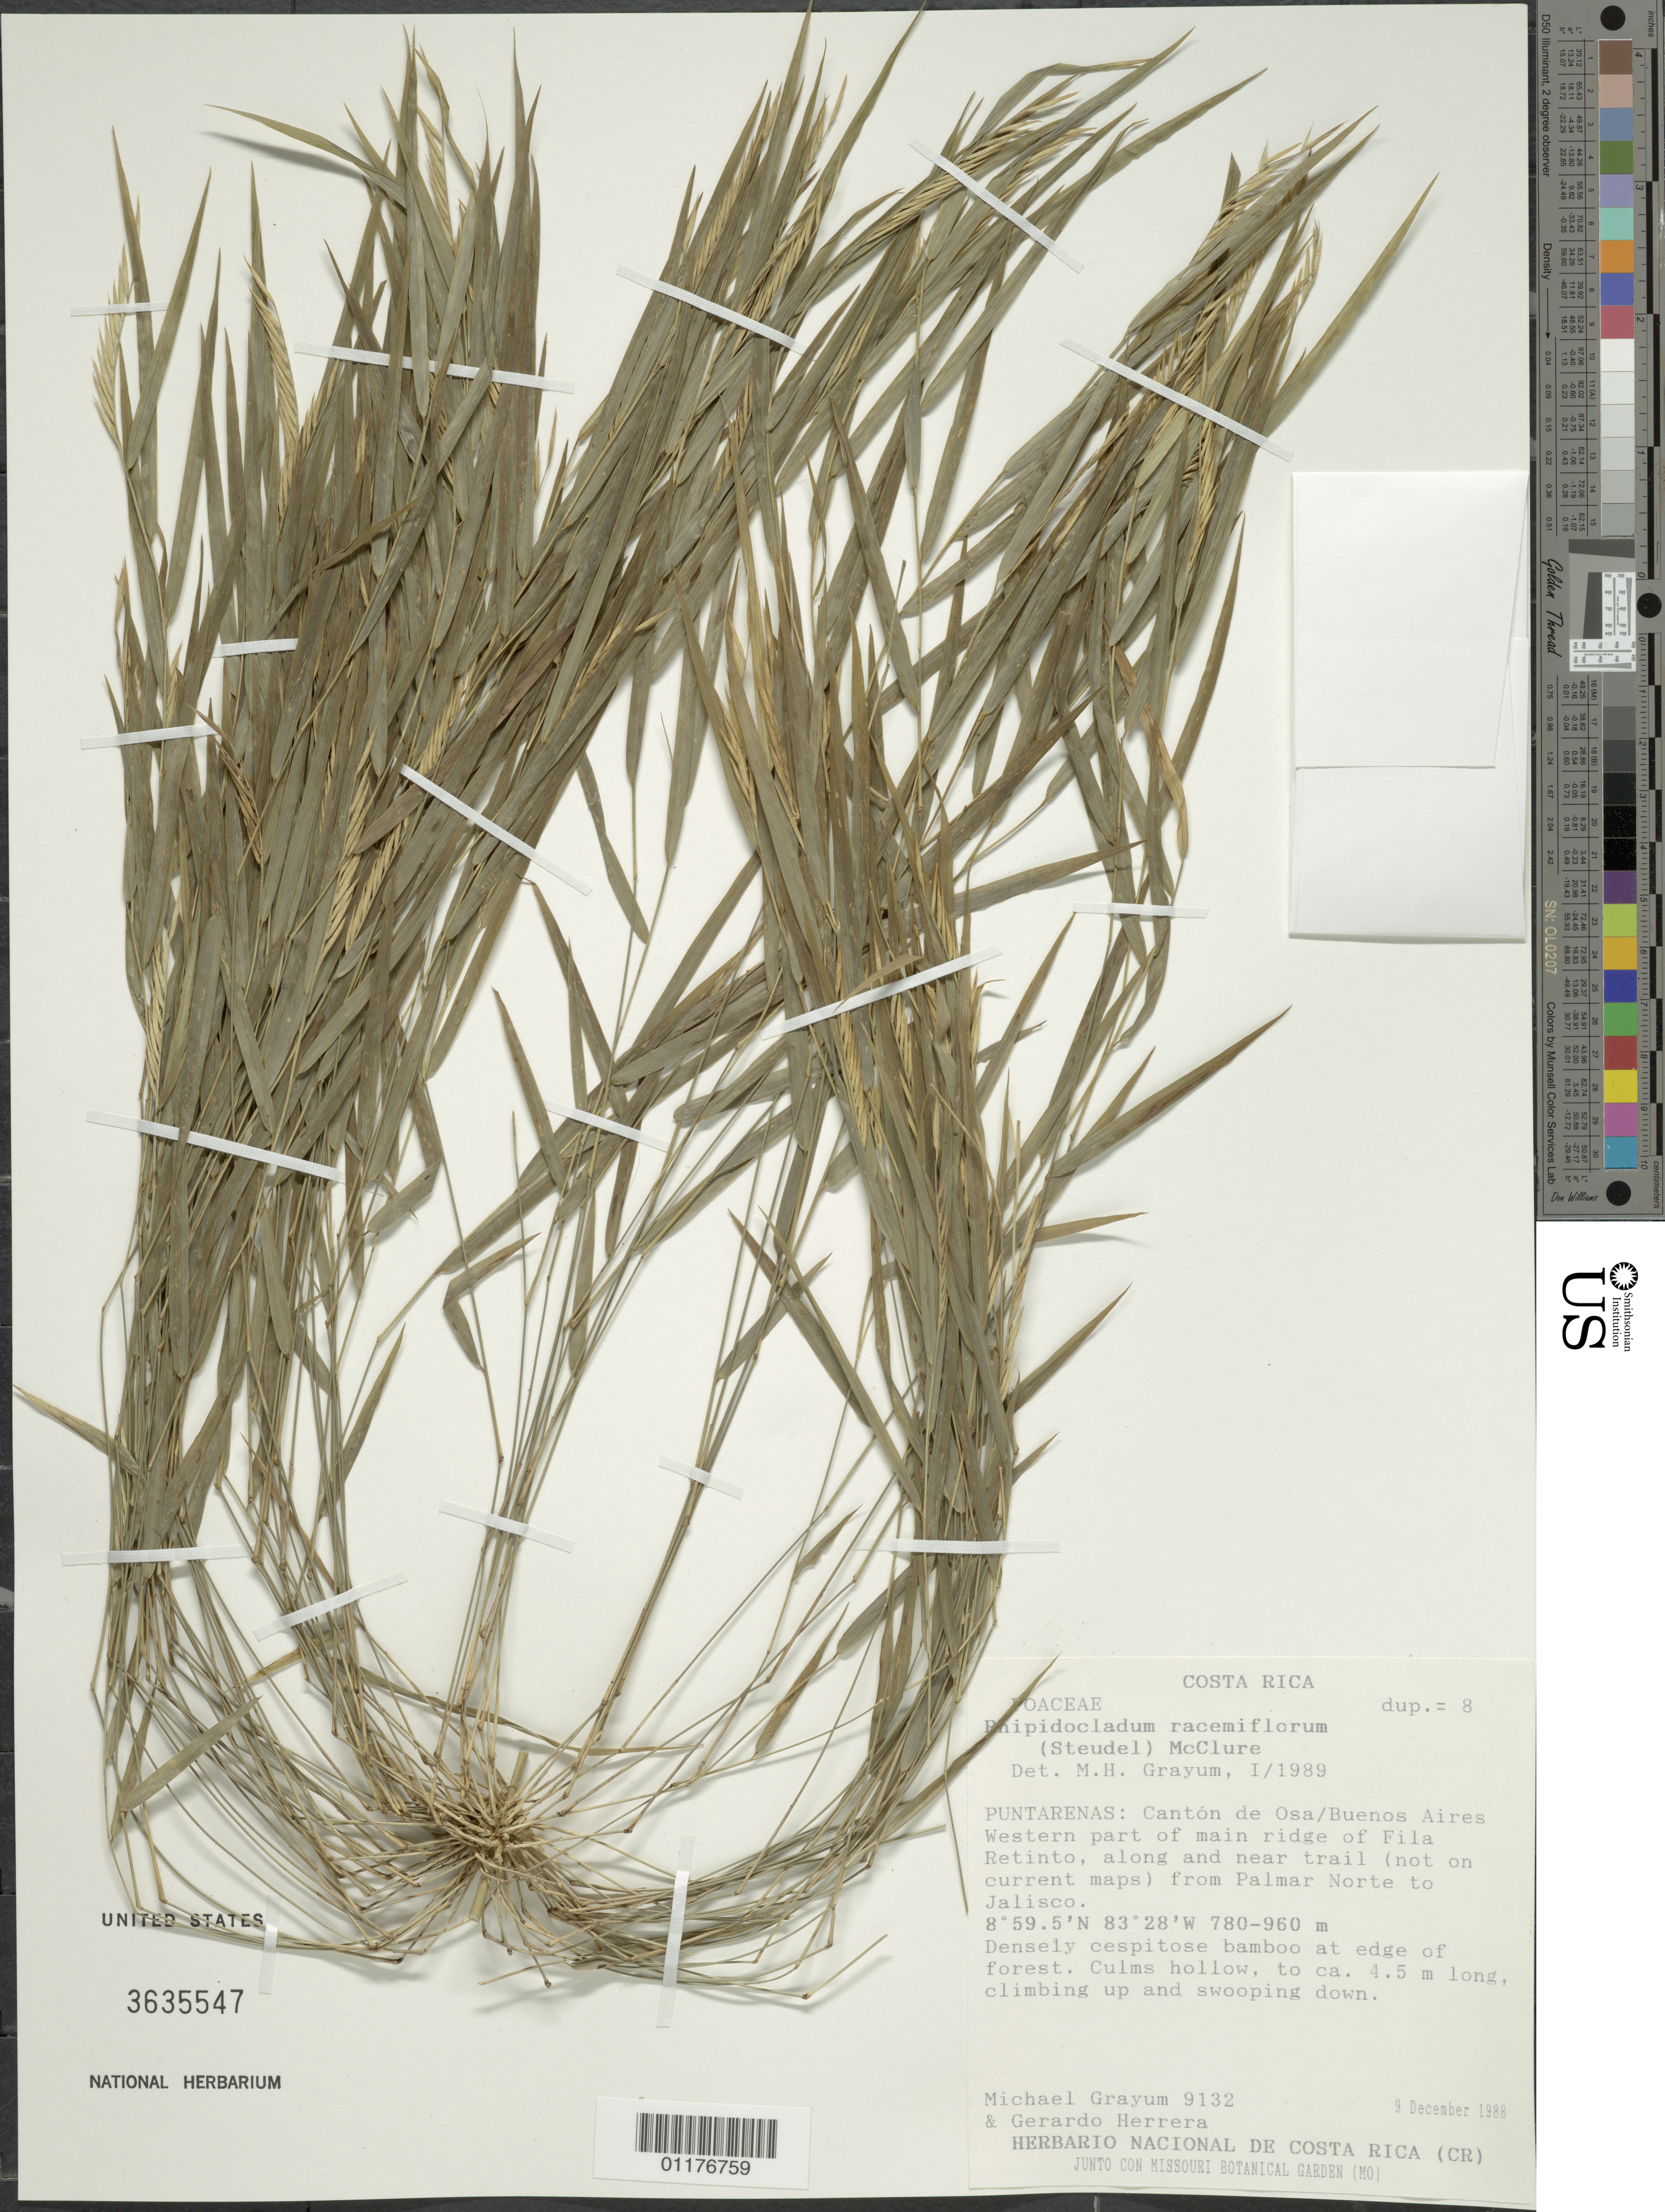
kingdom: Plantae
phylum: Tracheophyta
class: Liliopsida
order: Poales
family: Poaceae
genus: Rhipidocladum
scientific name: Rhipidocladum racemiflorum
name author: (Steud.) McClure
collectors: M. H. Grayum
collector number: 9132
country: Costa Rica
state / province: Puntarenas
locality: Canton Osa/Buenos Aires Western part of main ridge of Fila Retinto, along and near trail from Palmar Norte to Jalisco.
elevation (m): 780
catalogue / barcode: US 3635547